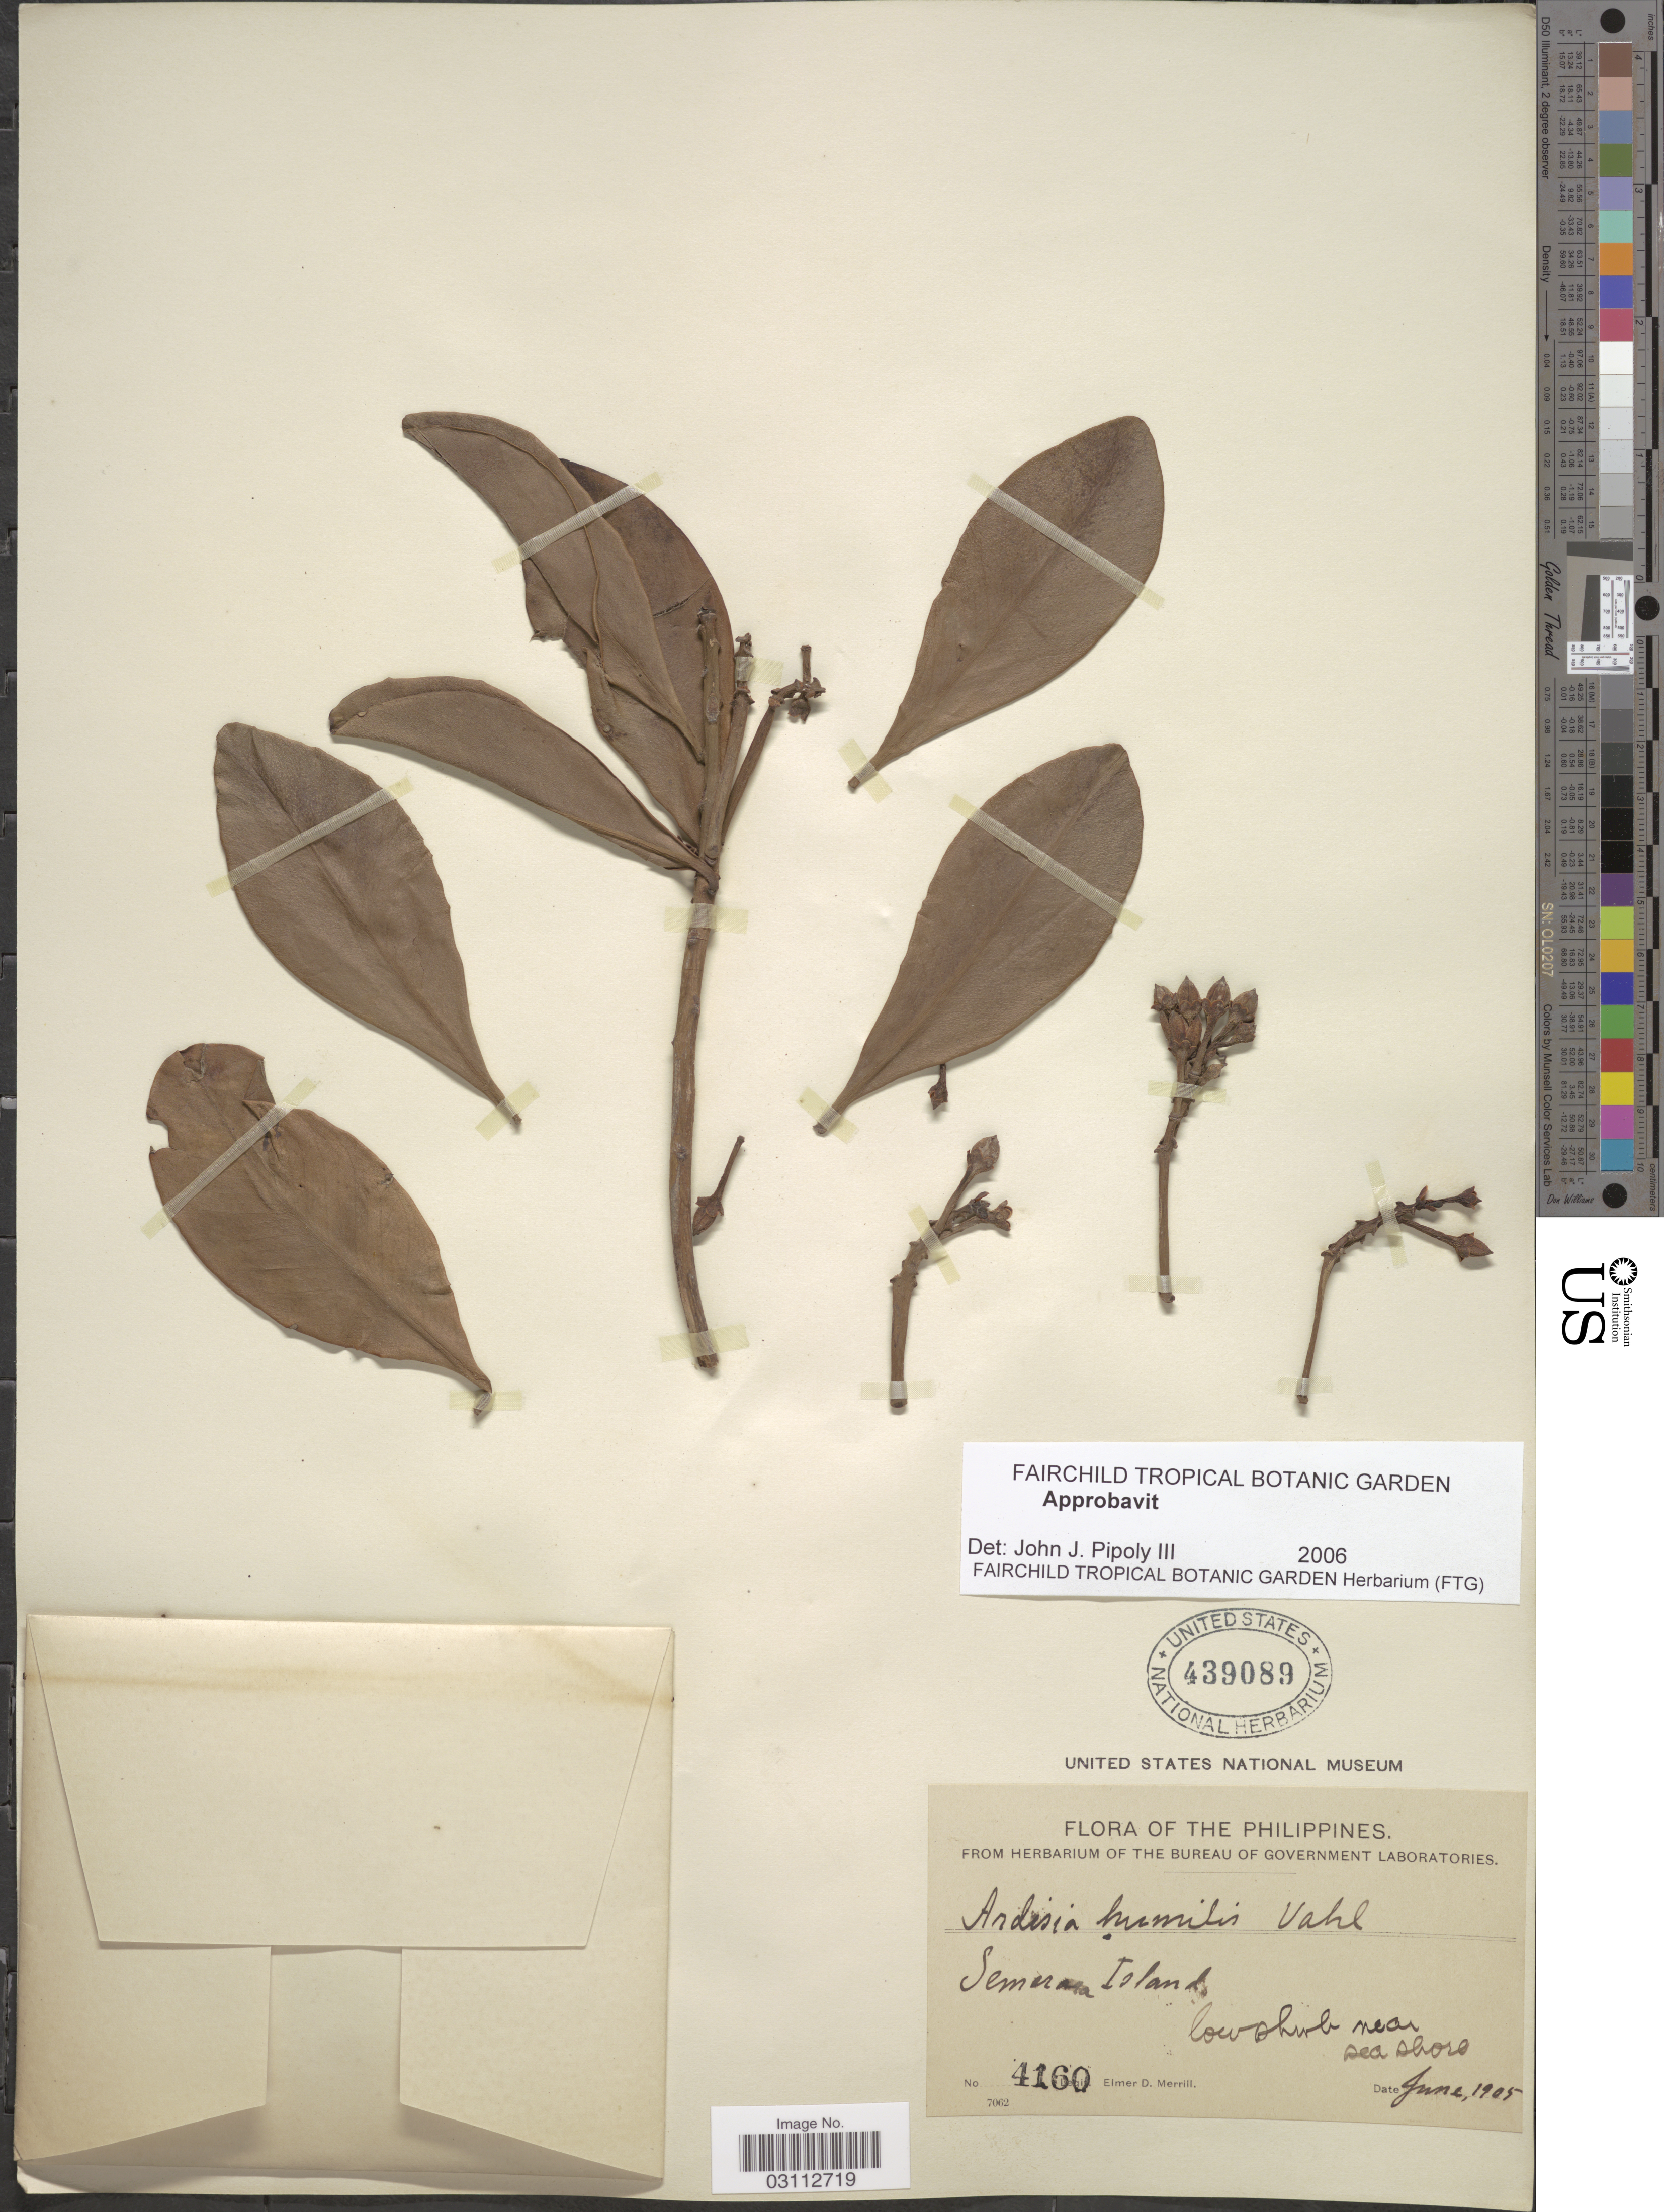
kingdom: Plantae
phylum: Tracheophyta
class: Magnoliopsida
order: Ericales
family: Primulaceae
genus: Ardisia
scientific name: Ardisia humilis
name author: Vahl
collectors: E. D. Merrill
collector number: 4160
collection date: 1905-06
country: Philippines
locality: Semerara Island. Low shrub near sea shore.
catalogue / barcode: US 439089